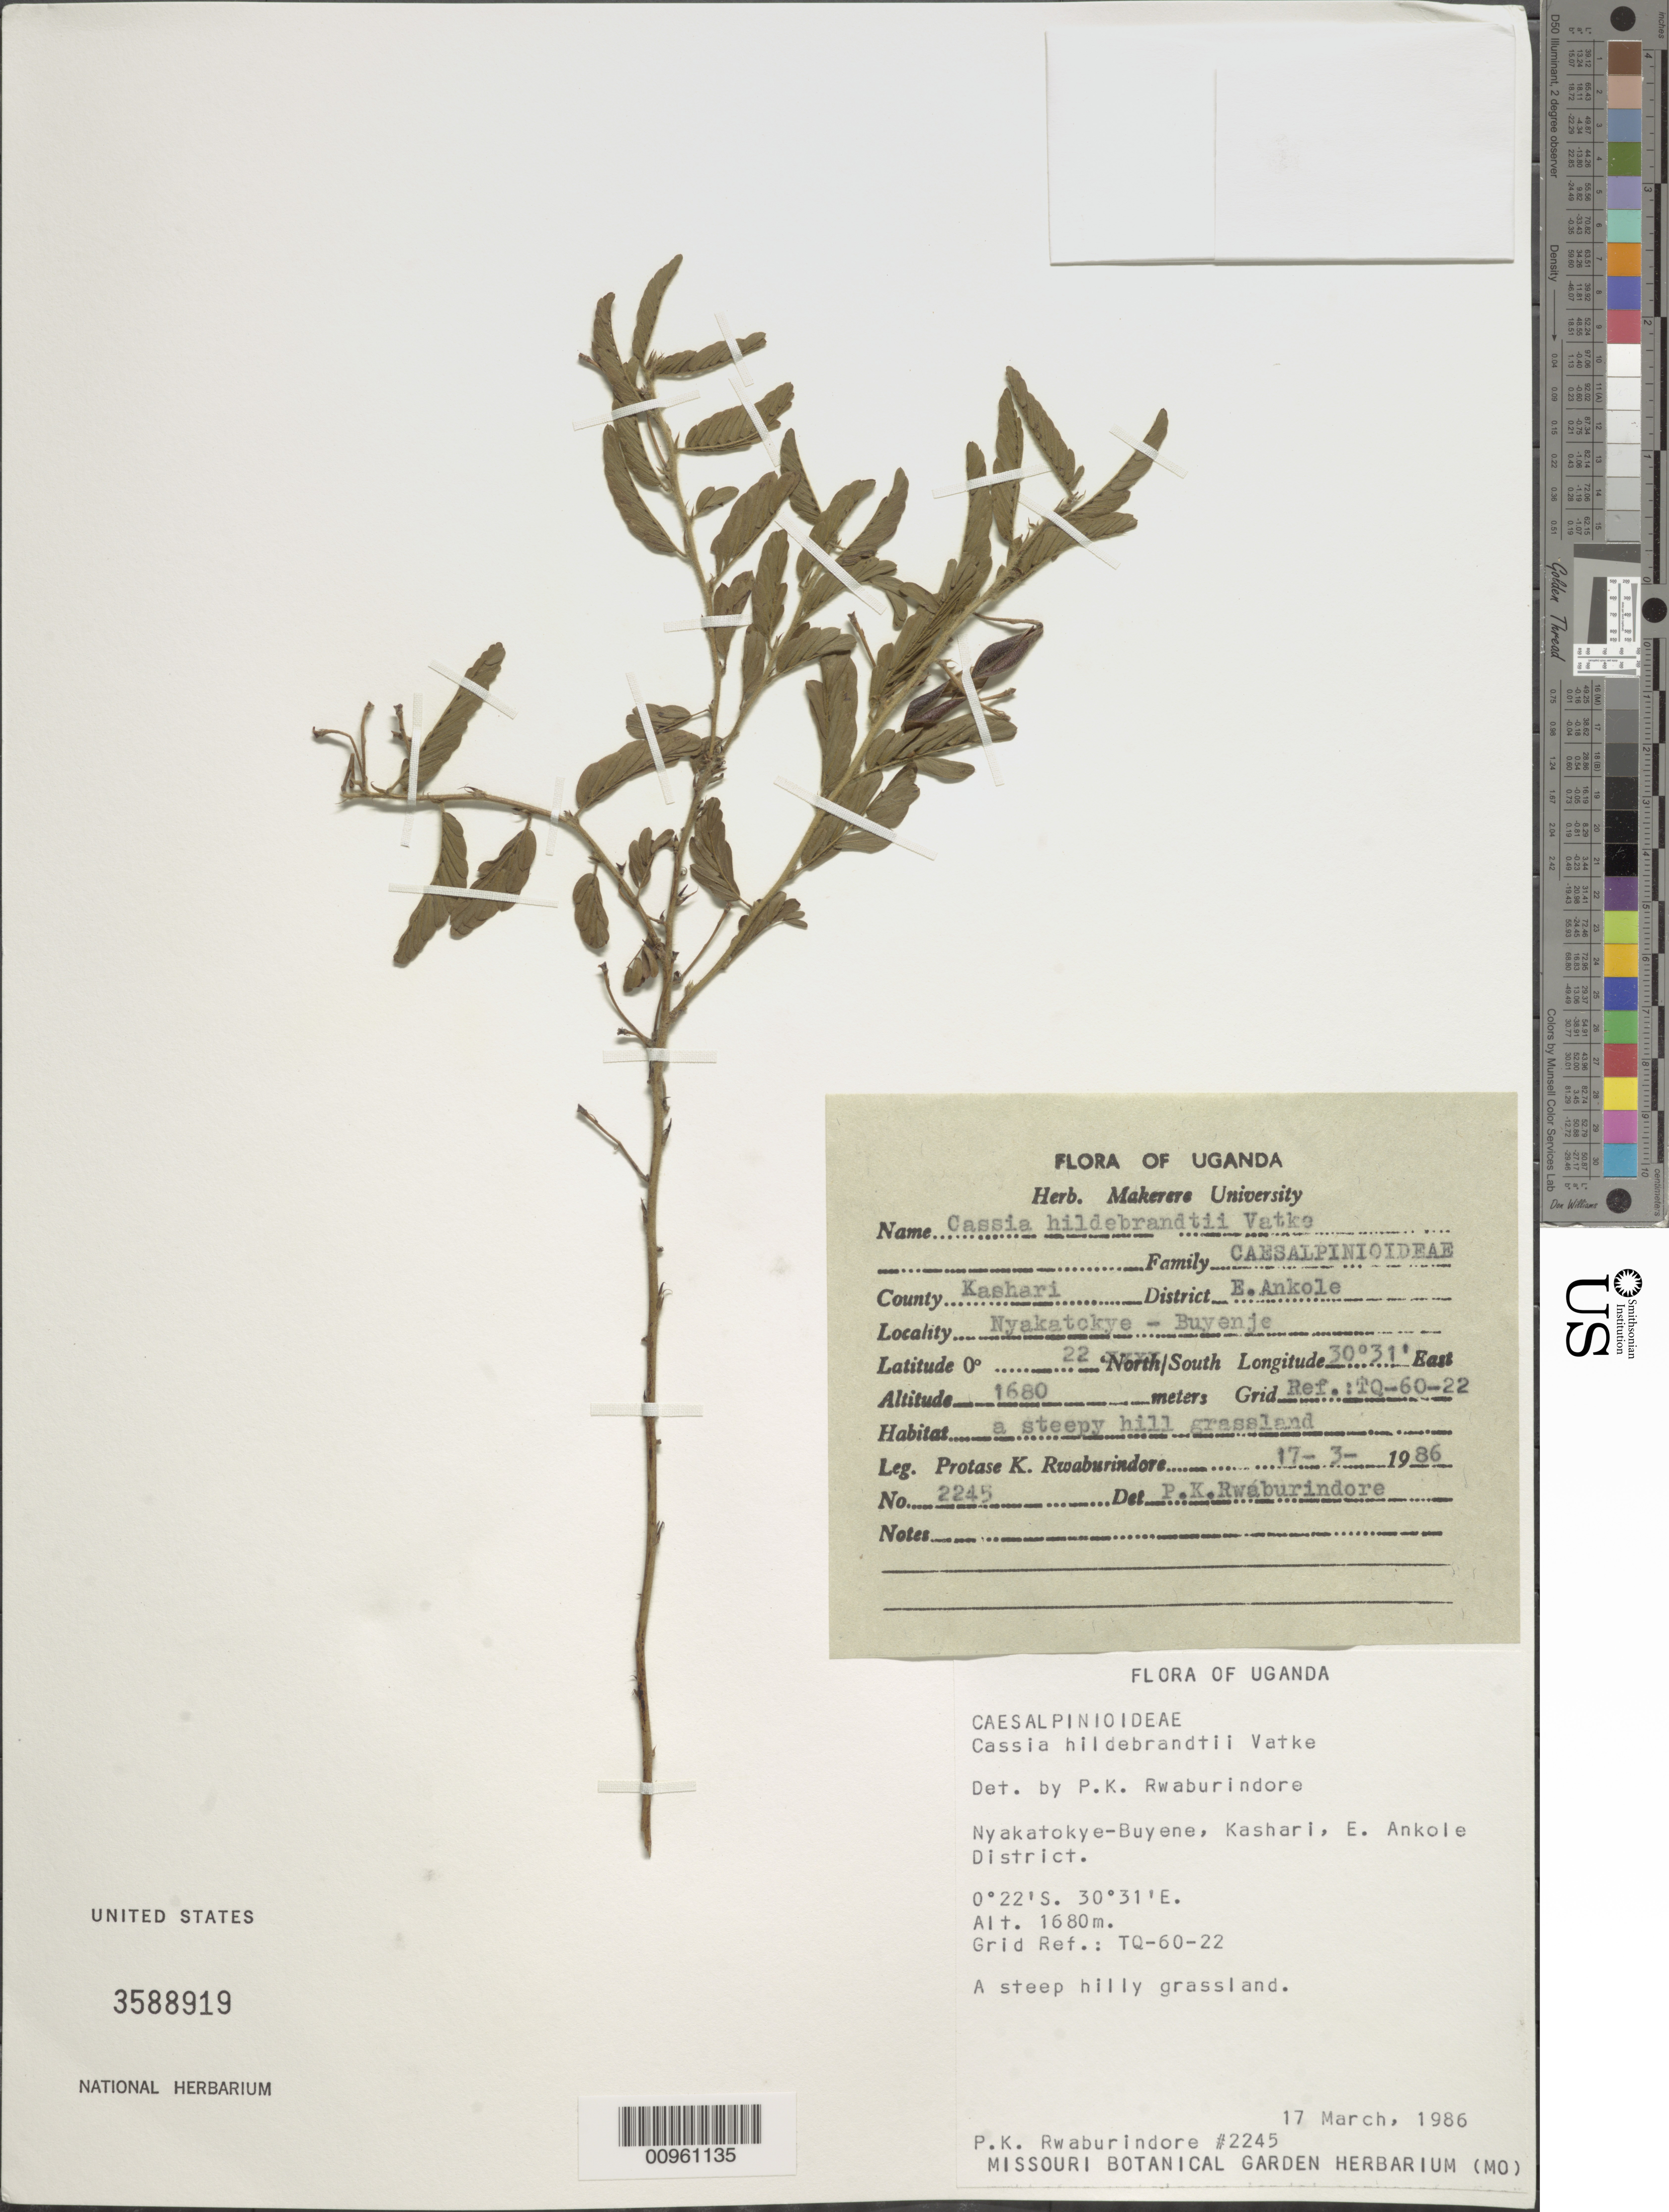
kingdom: Plantae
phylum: Tracheophyta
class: Magnoliopsida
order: Fabales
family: Fabaceae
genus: Chamaecrista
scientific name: Chamaecrista hildebrandtii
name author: (Vatke) Lock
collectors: P. Rwaburindore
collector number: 2245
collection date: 1986-03-17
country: Uganda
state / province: Western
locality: Nyakatokye- Buyenje, E. Ankole, Kashari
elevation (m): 1680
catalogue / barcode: US 3588919